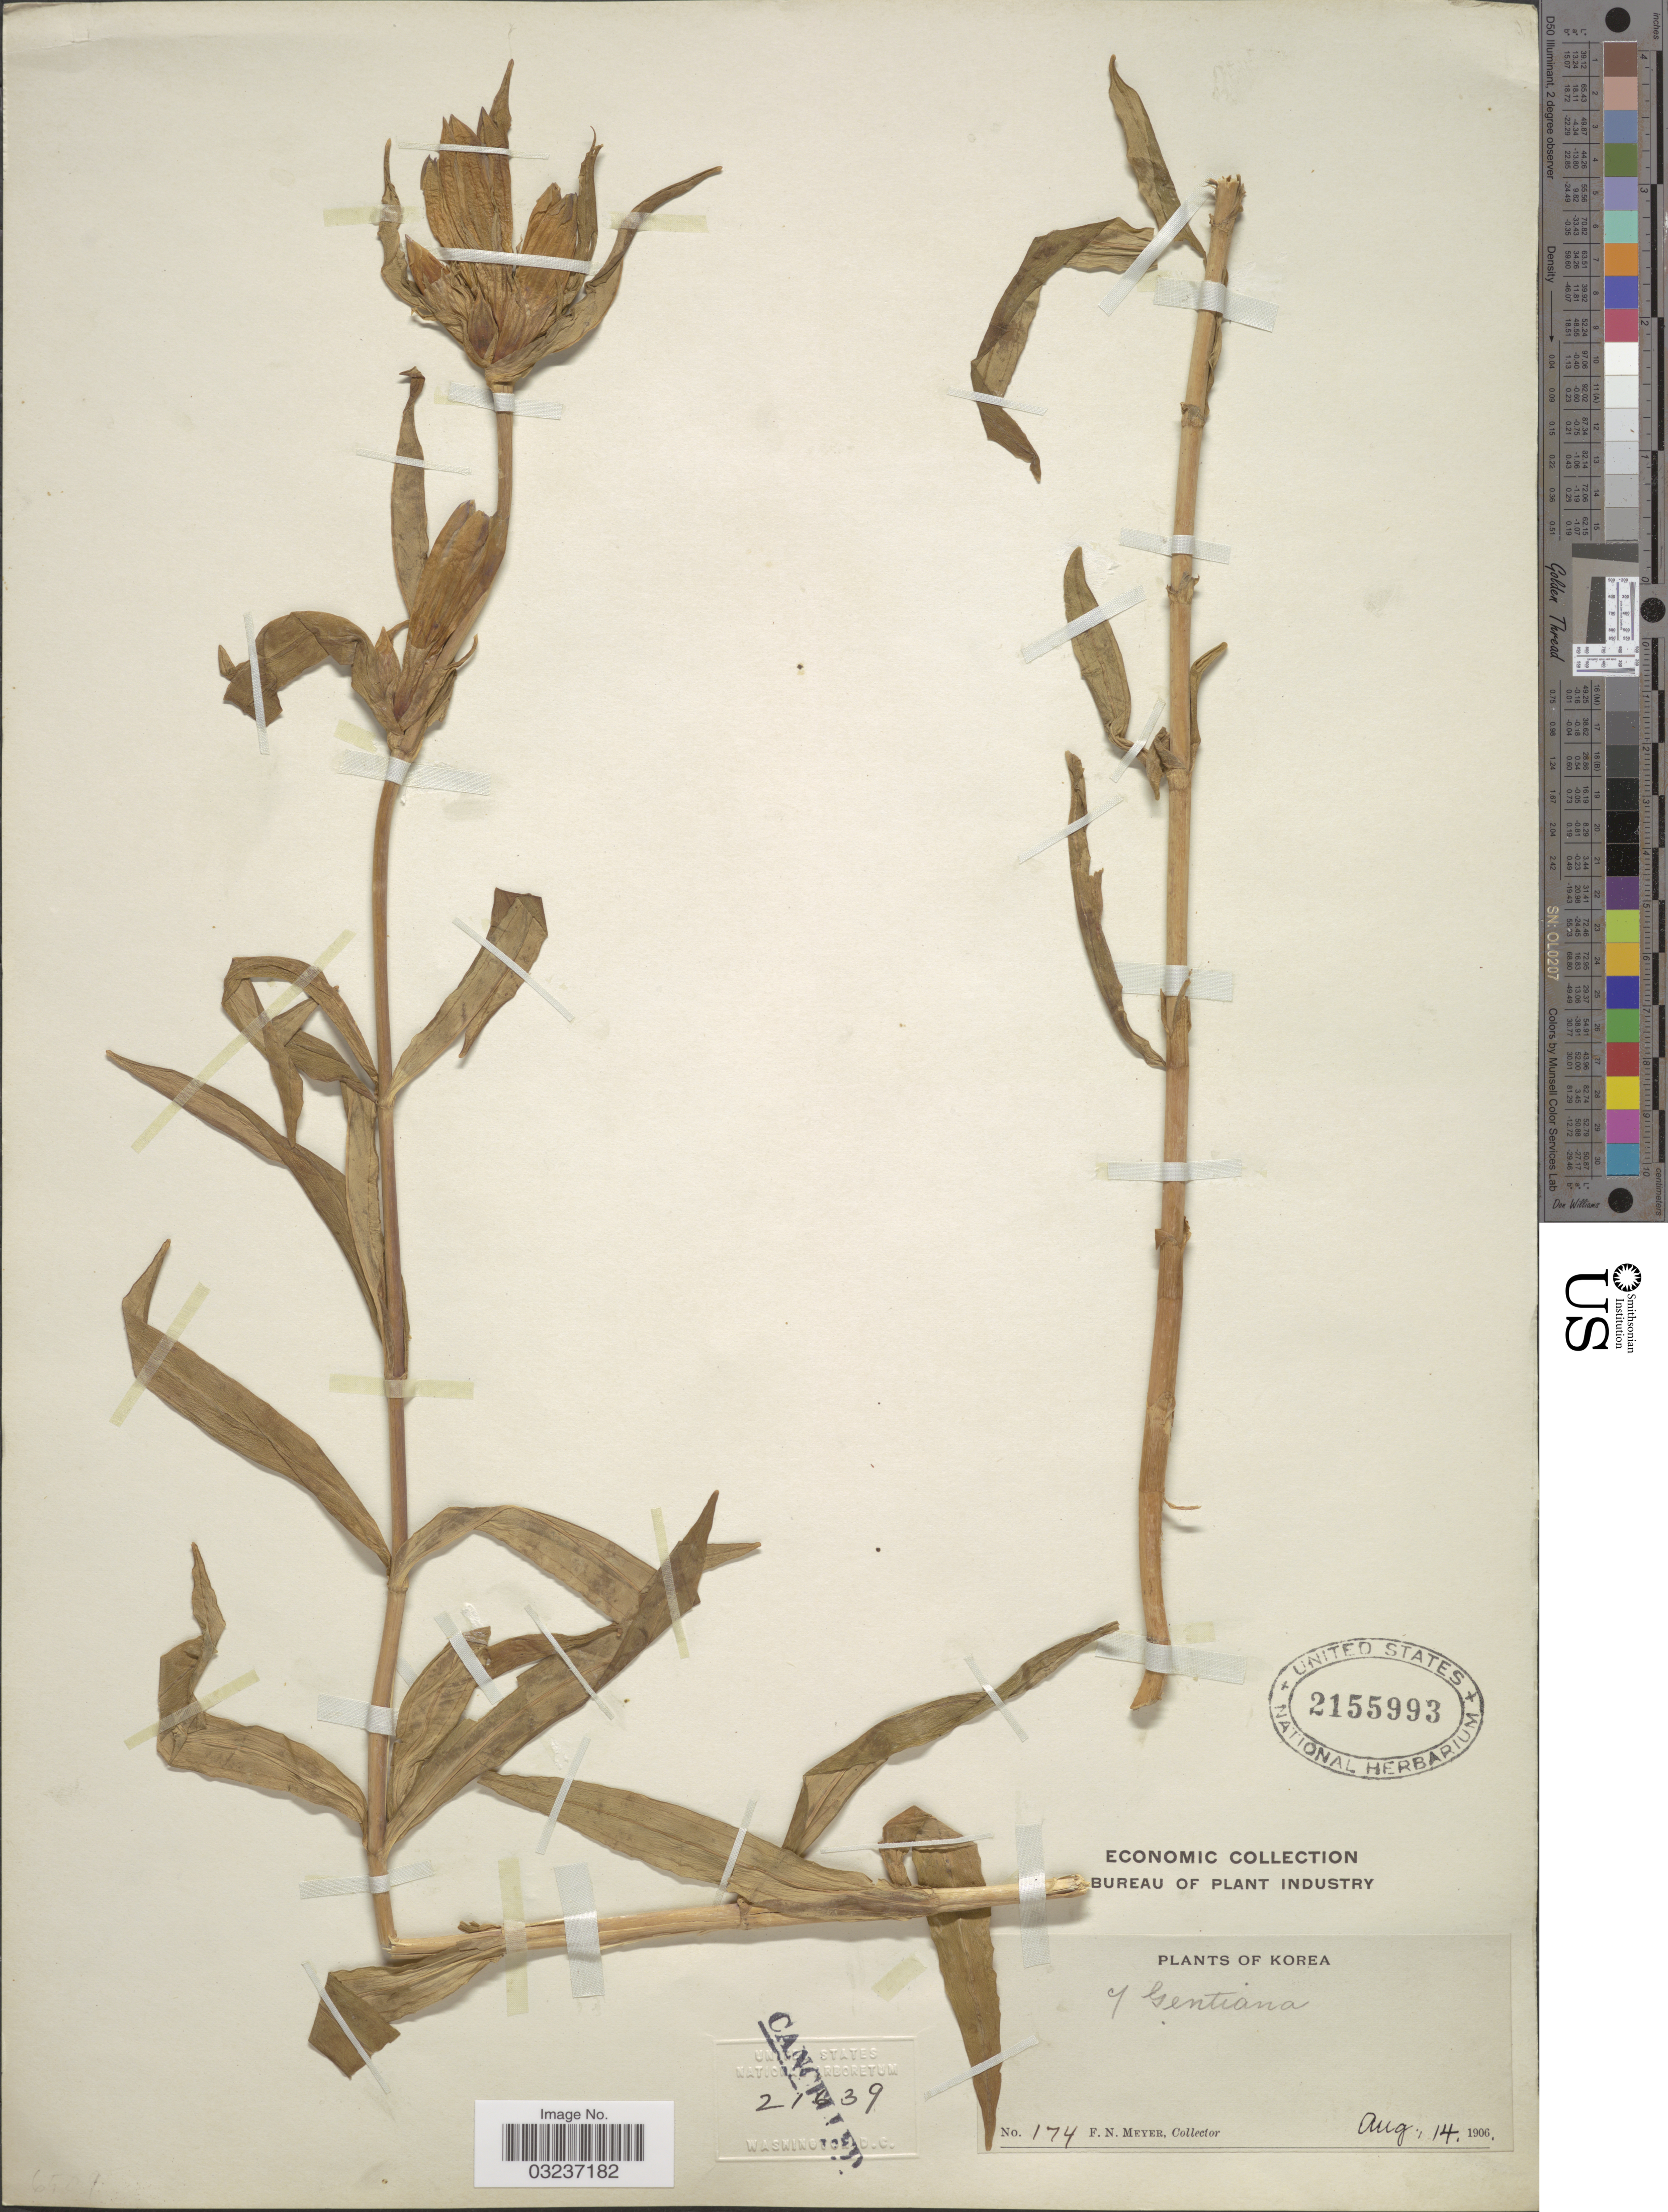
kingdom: Plantae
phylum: Tracheophyta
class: Magnoliopsida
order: Gentianales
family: Gentianaceae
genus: Gentiana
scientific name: Gentiana sp.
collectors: F. N. Meyer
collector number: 174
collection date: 1906-08-14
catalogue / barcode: US 2155993